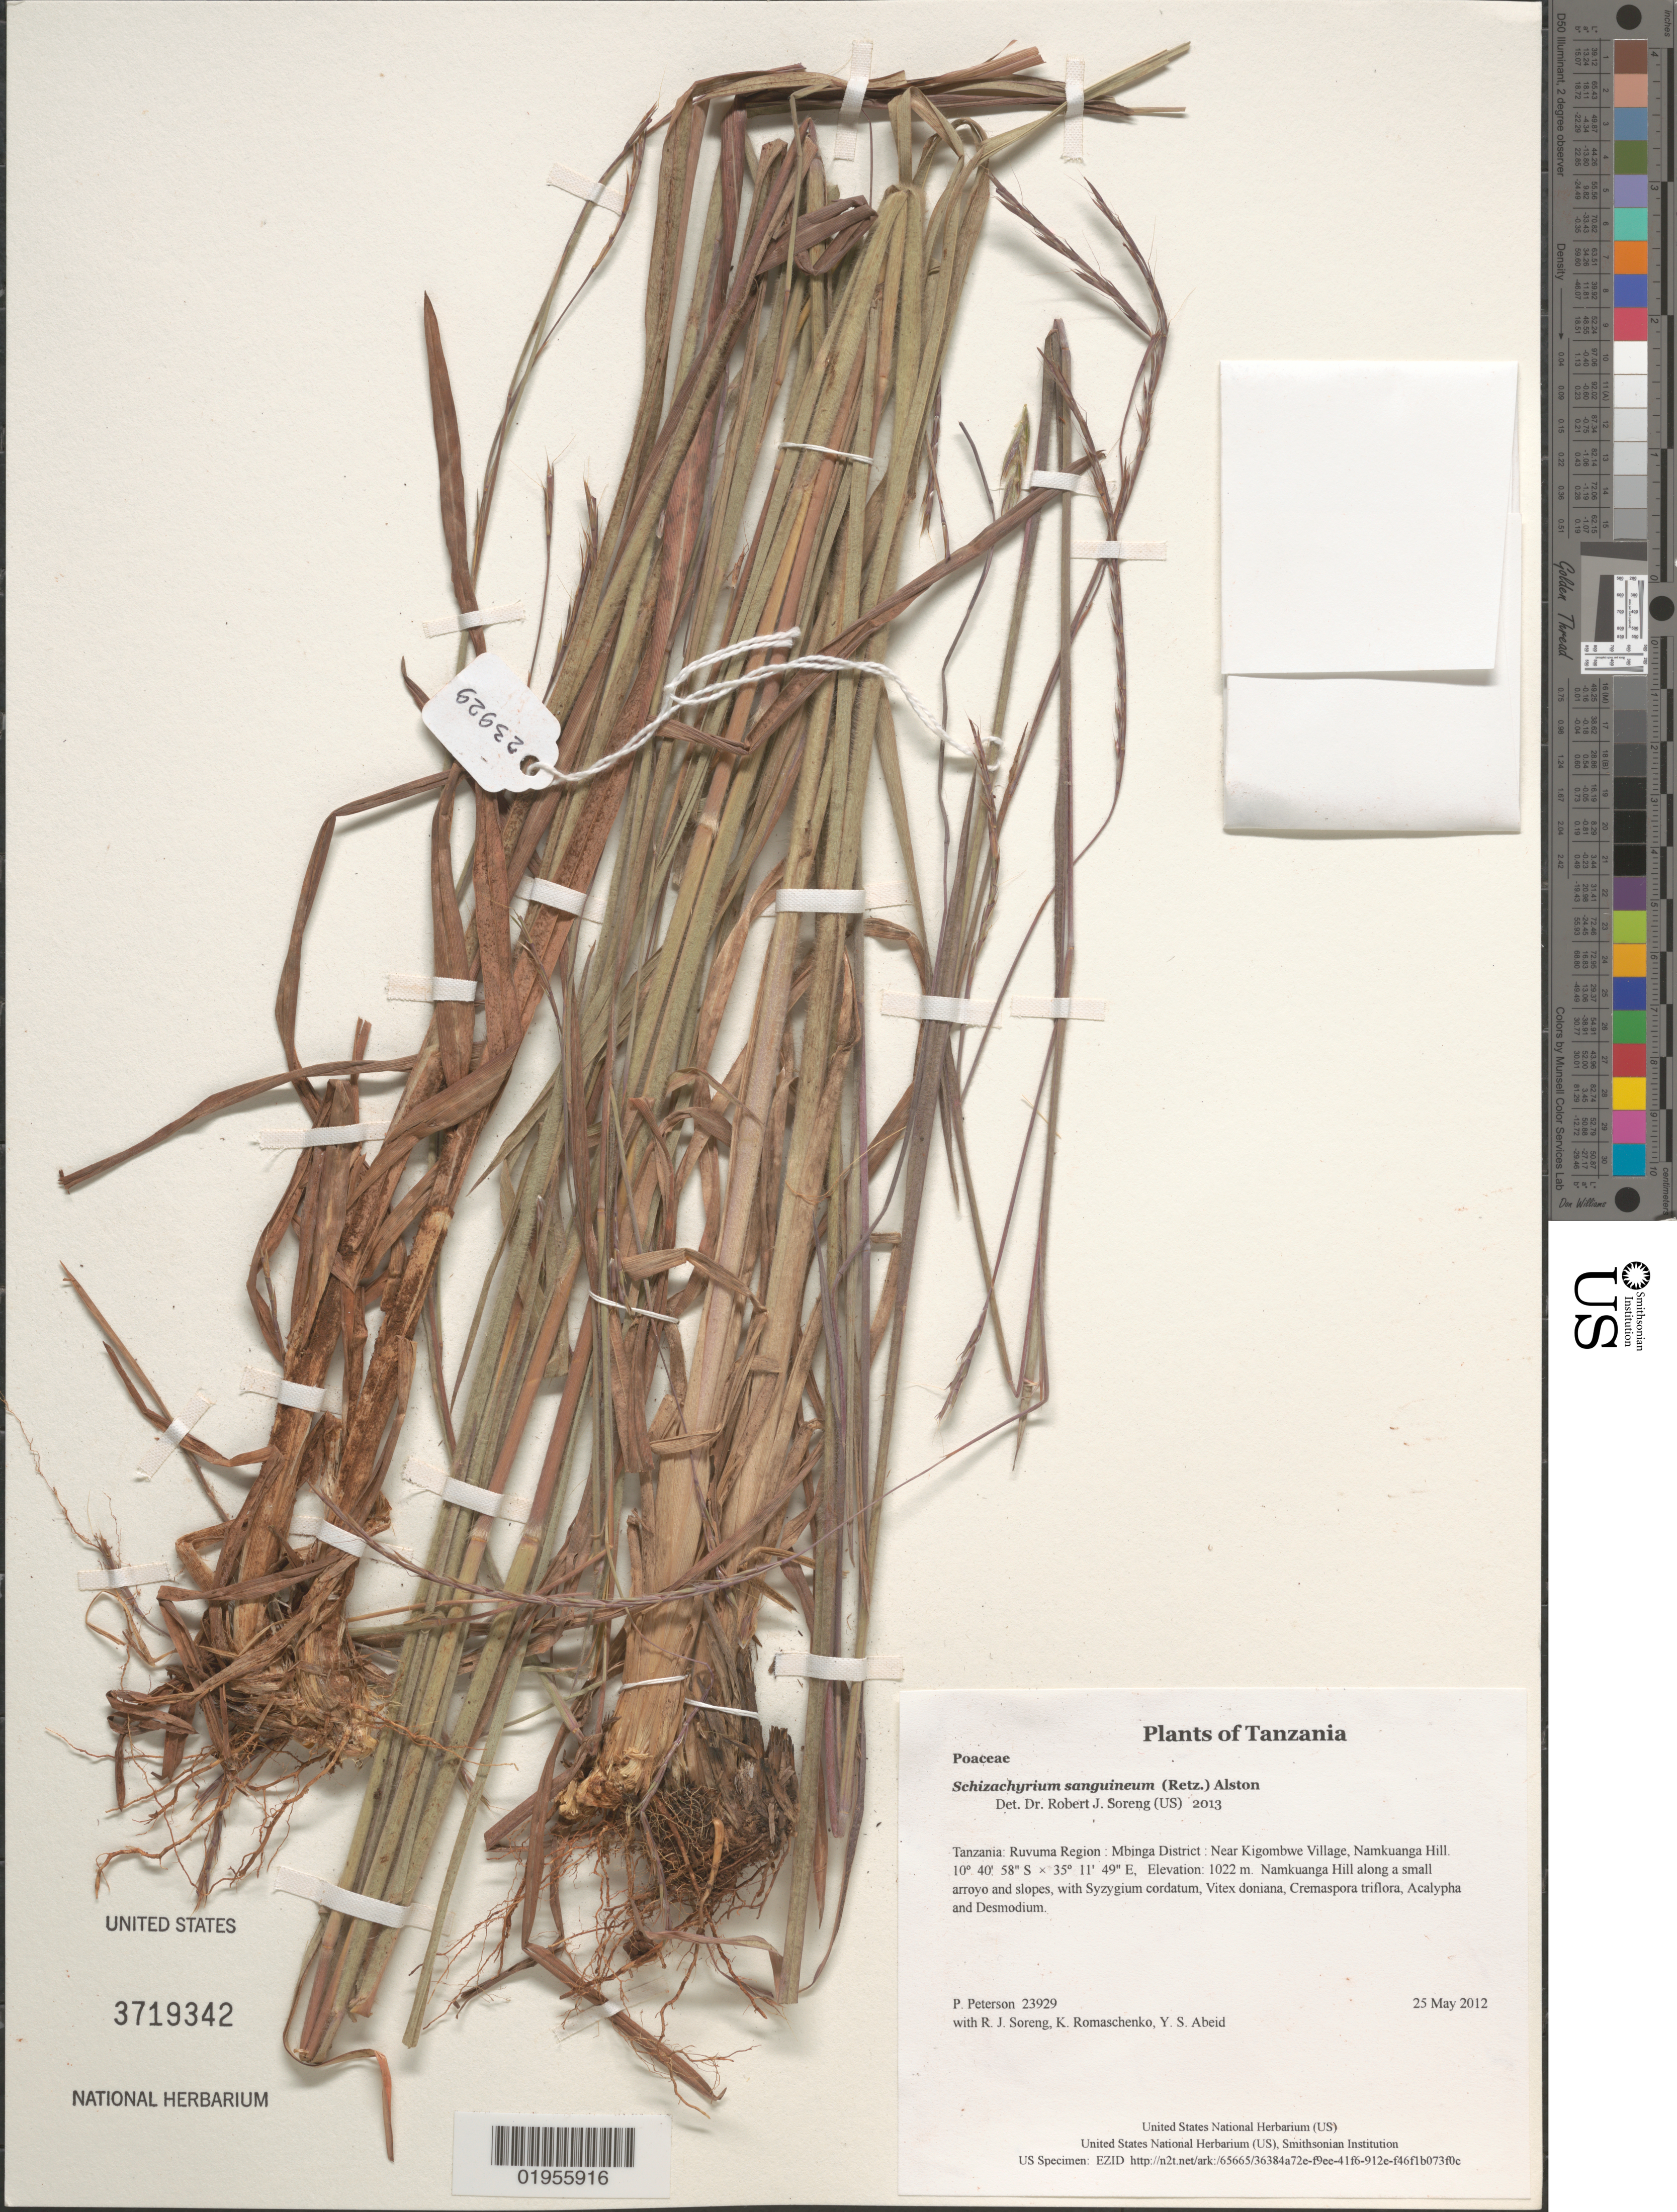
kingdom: Plantae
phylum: Tracheophyta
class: Liliopsida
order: Poales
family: Poaceae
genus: Schizachyrium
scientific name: Schizachyrium sanguineum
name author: (Retz.) Alston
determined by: Soreng, Robert J., Research Associate (BOT), Smithsonian Institution - National Museum of Natural History (UNITED STATES)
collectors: P. M. Peterson, R. J. Soreng, K. Romaschenko & Y. Abeid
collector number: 23929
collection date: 2012-05-25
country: Tanzania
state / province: Ruvuma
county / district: Mbinga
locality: Near Kigombwe Village, Namkuanga Hill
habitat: Namkuanga Hill along a small arroyo and slopes, with Syzygium cordatum, Vitex doniana, Cremaspora triflora, Acalypha and Desmodium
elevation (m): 1022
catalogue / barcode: US 3719342